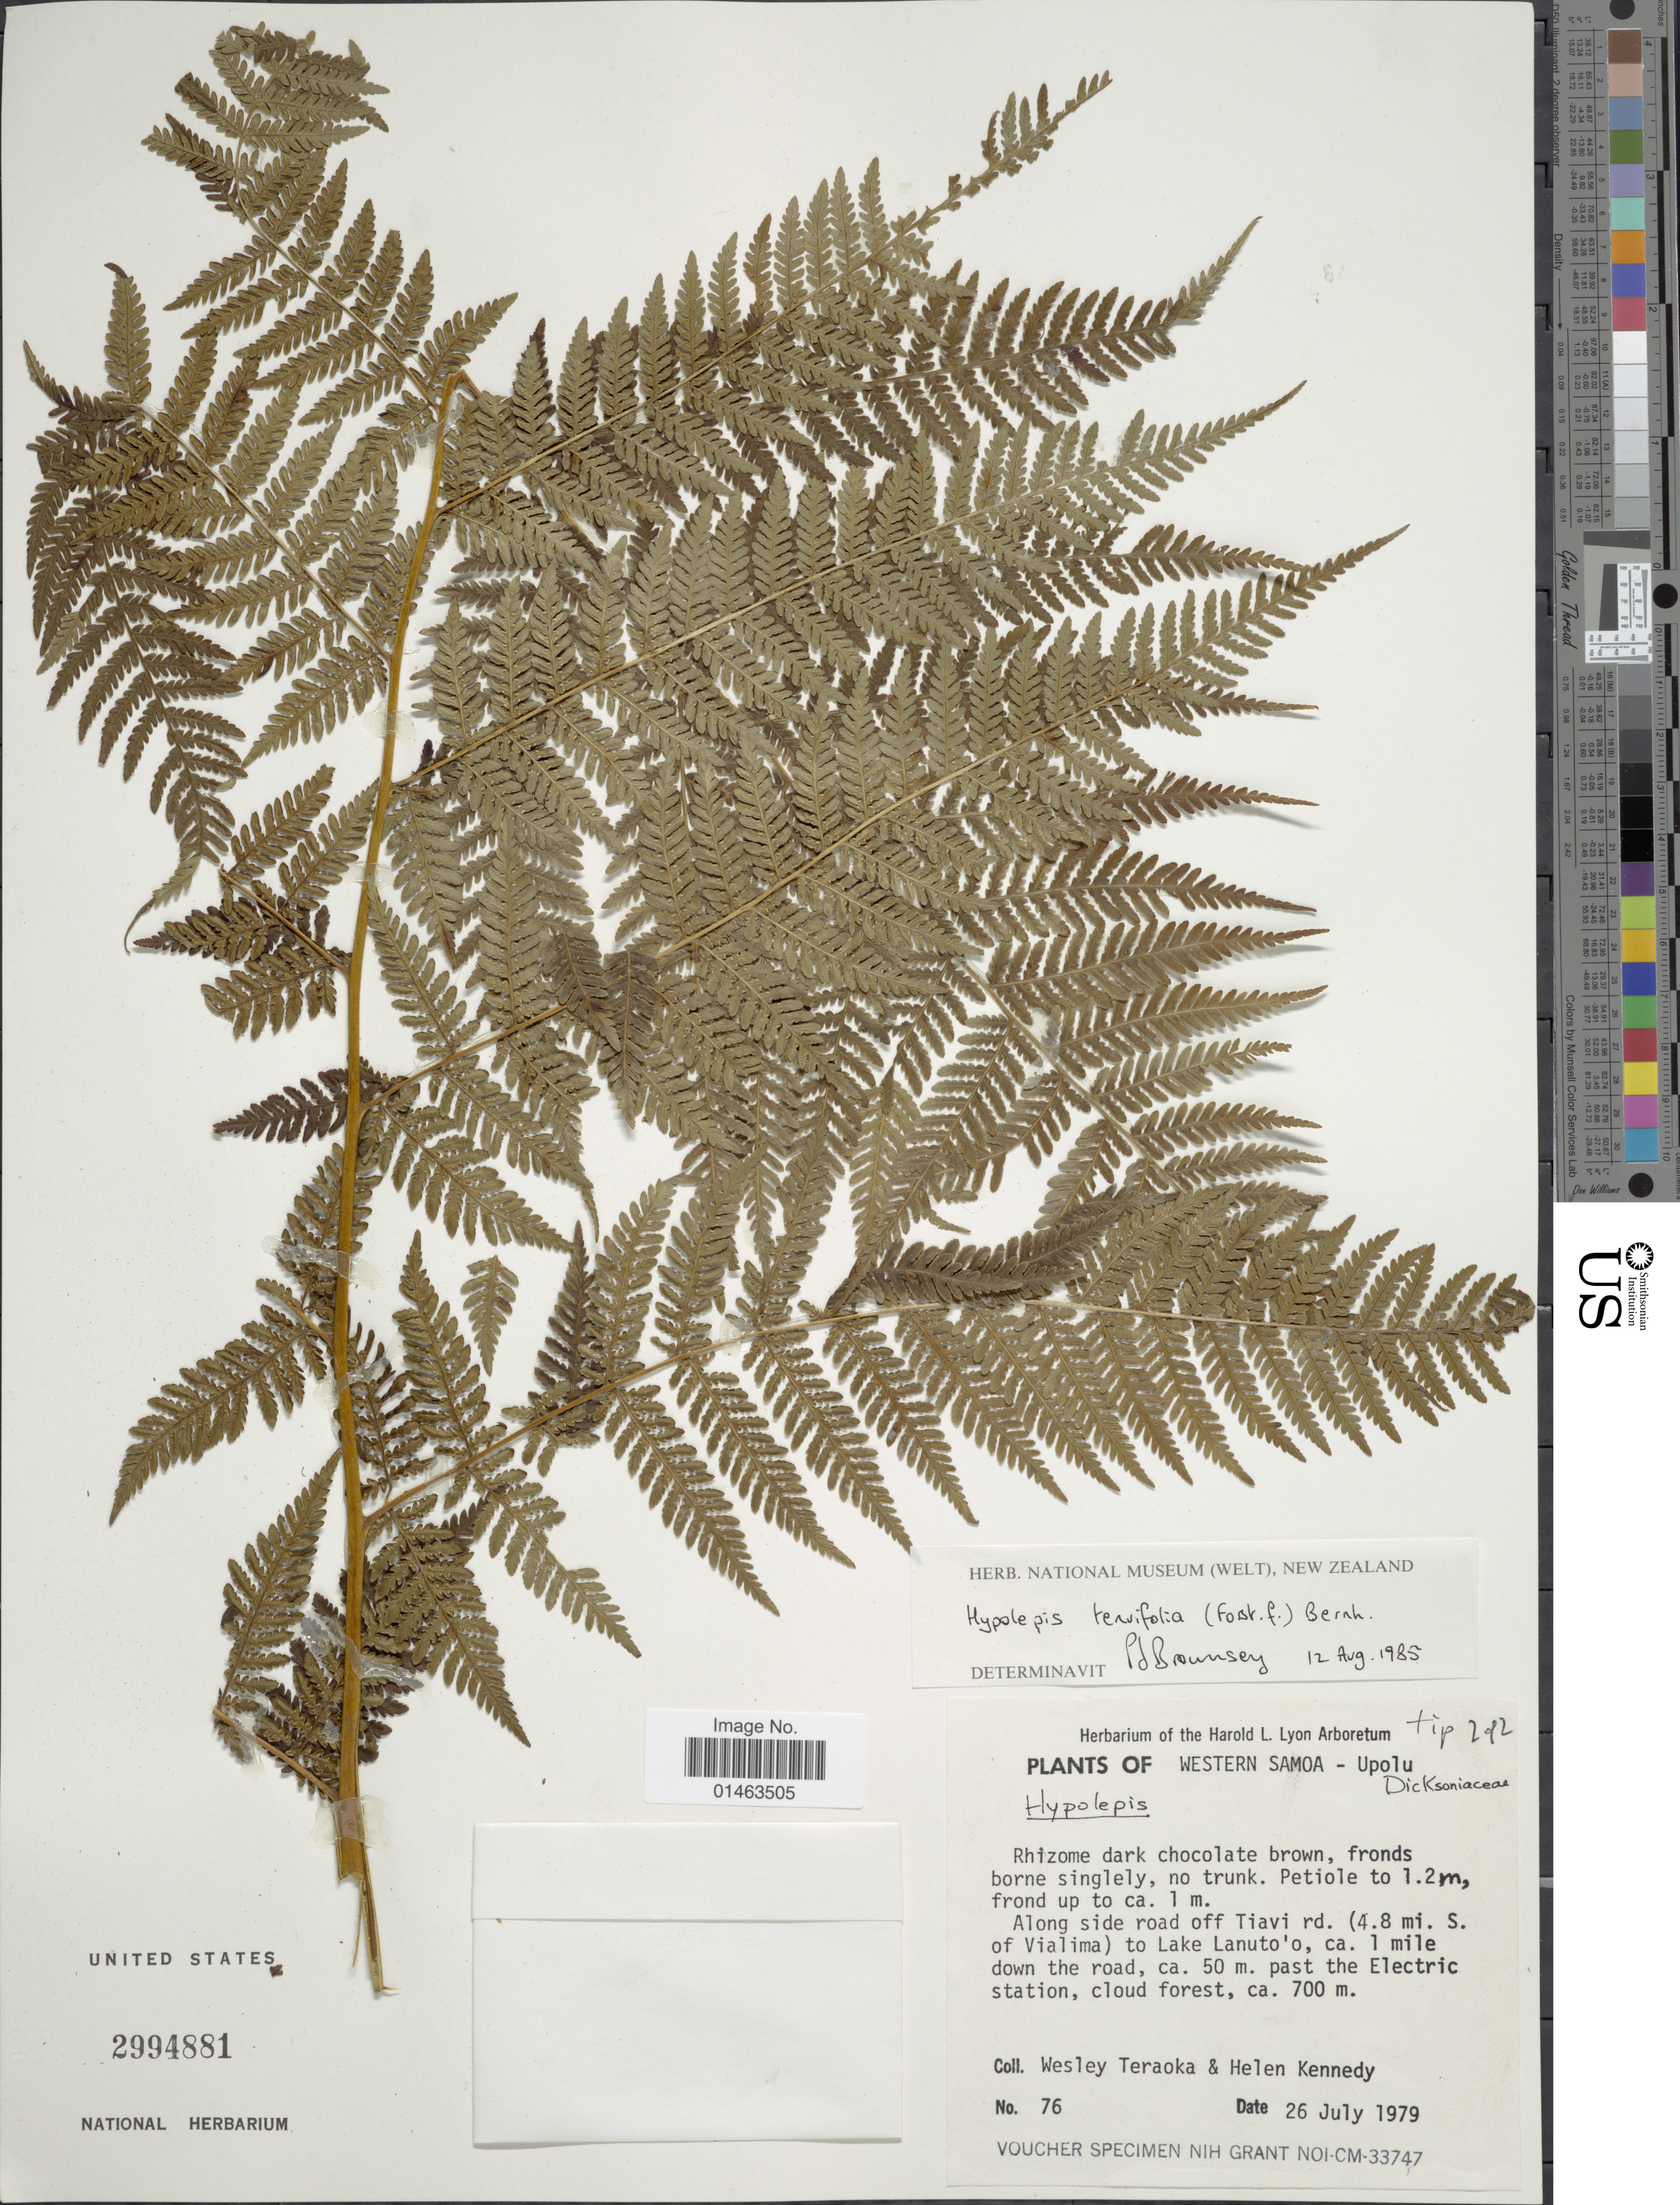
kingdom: Plantae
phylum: Tracheophyta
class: Polypodiopsida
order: Polypodiales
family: Dennstaedtiaceae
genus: Hypolepis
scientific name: Hypolepis tenuifolia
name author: (G. Forst.) Bernh.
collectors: W. Teraoka & H. Kennedy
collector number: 76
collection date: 1979-07-26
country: Samoa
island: Upolu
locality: Along side road off Tiavi rd. (4.8 mi. S. of Vialima) to Lake Lanuto'o, ca. 1 mile down the road, ca. 50m. past the Electric station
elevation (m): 700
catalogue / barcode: US 2994881